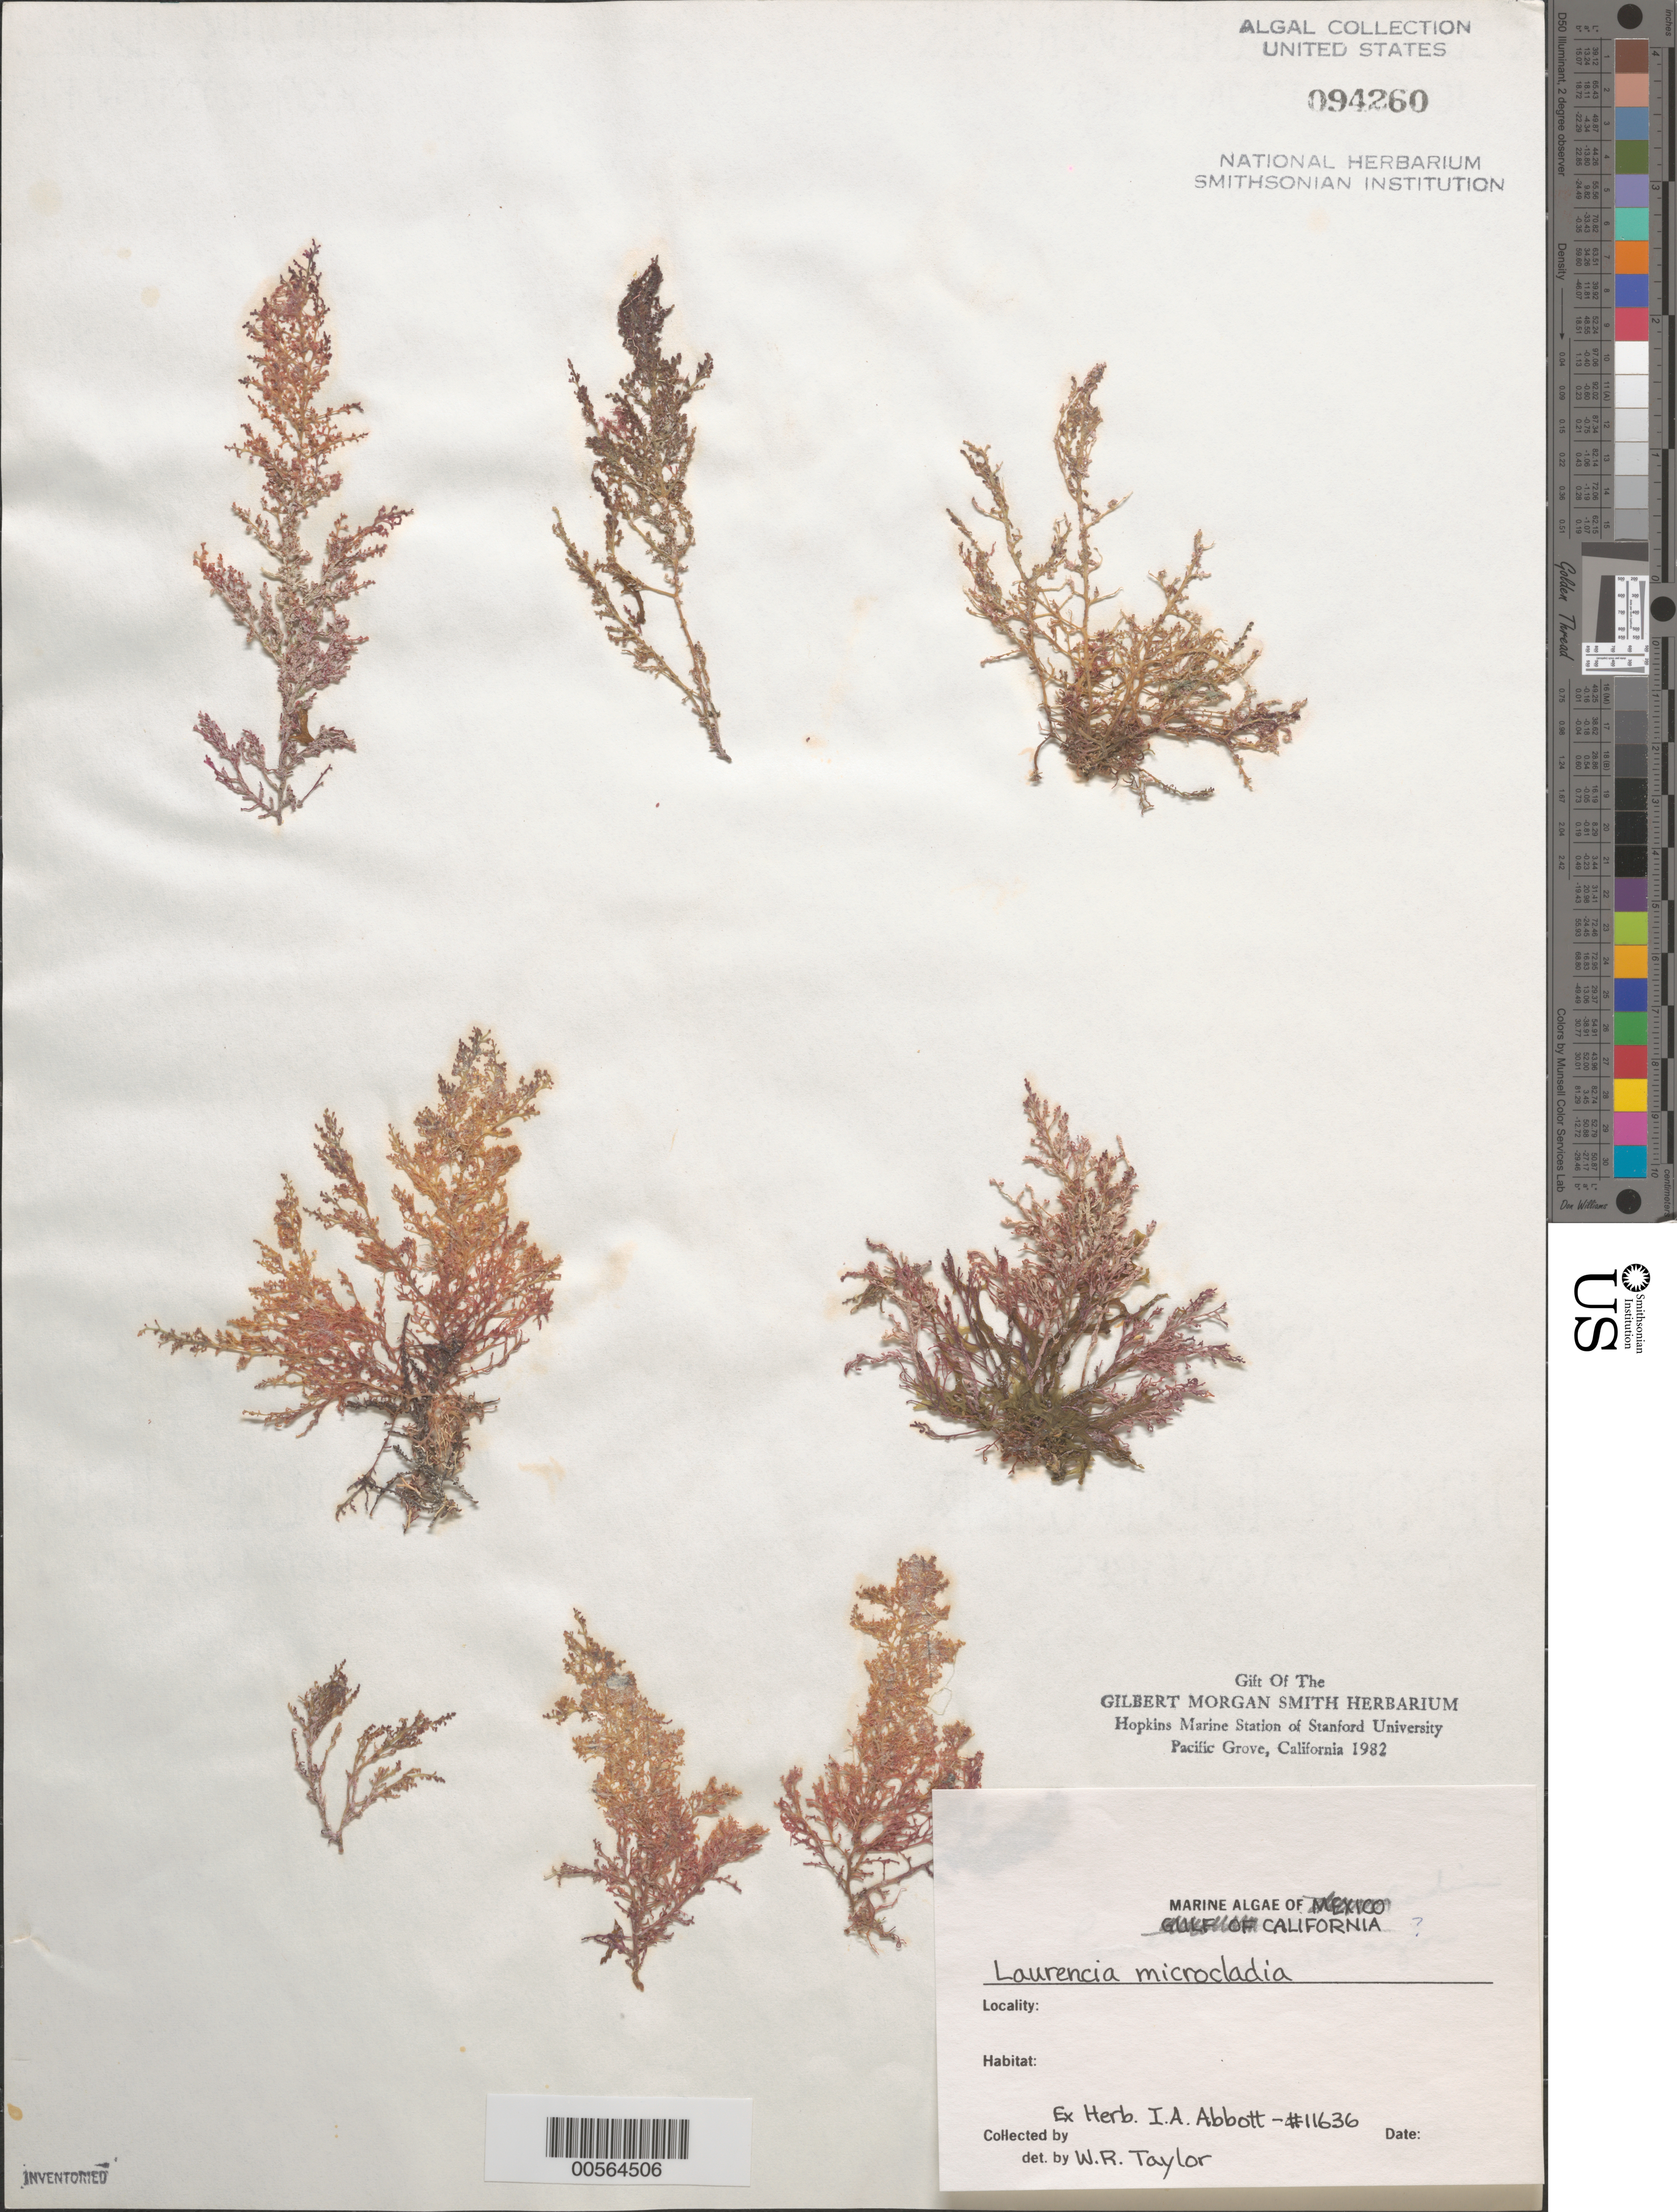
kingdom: Plantae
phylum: Rhodophyta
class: Florideophyceae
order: Ceramiales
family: Rhodomelaceae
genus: Laurencia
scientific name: Laurencia microcladia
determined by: Taylor, William R.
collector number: IAA 11636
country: United States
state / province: California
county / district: San Diego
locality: False Bay, San Diego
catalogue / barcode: US 94260